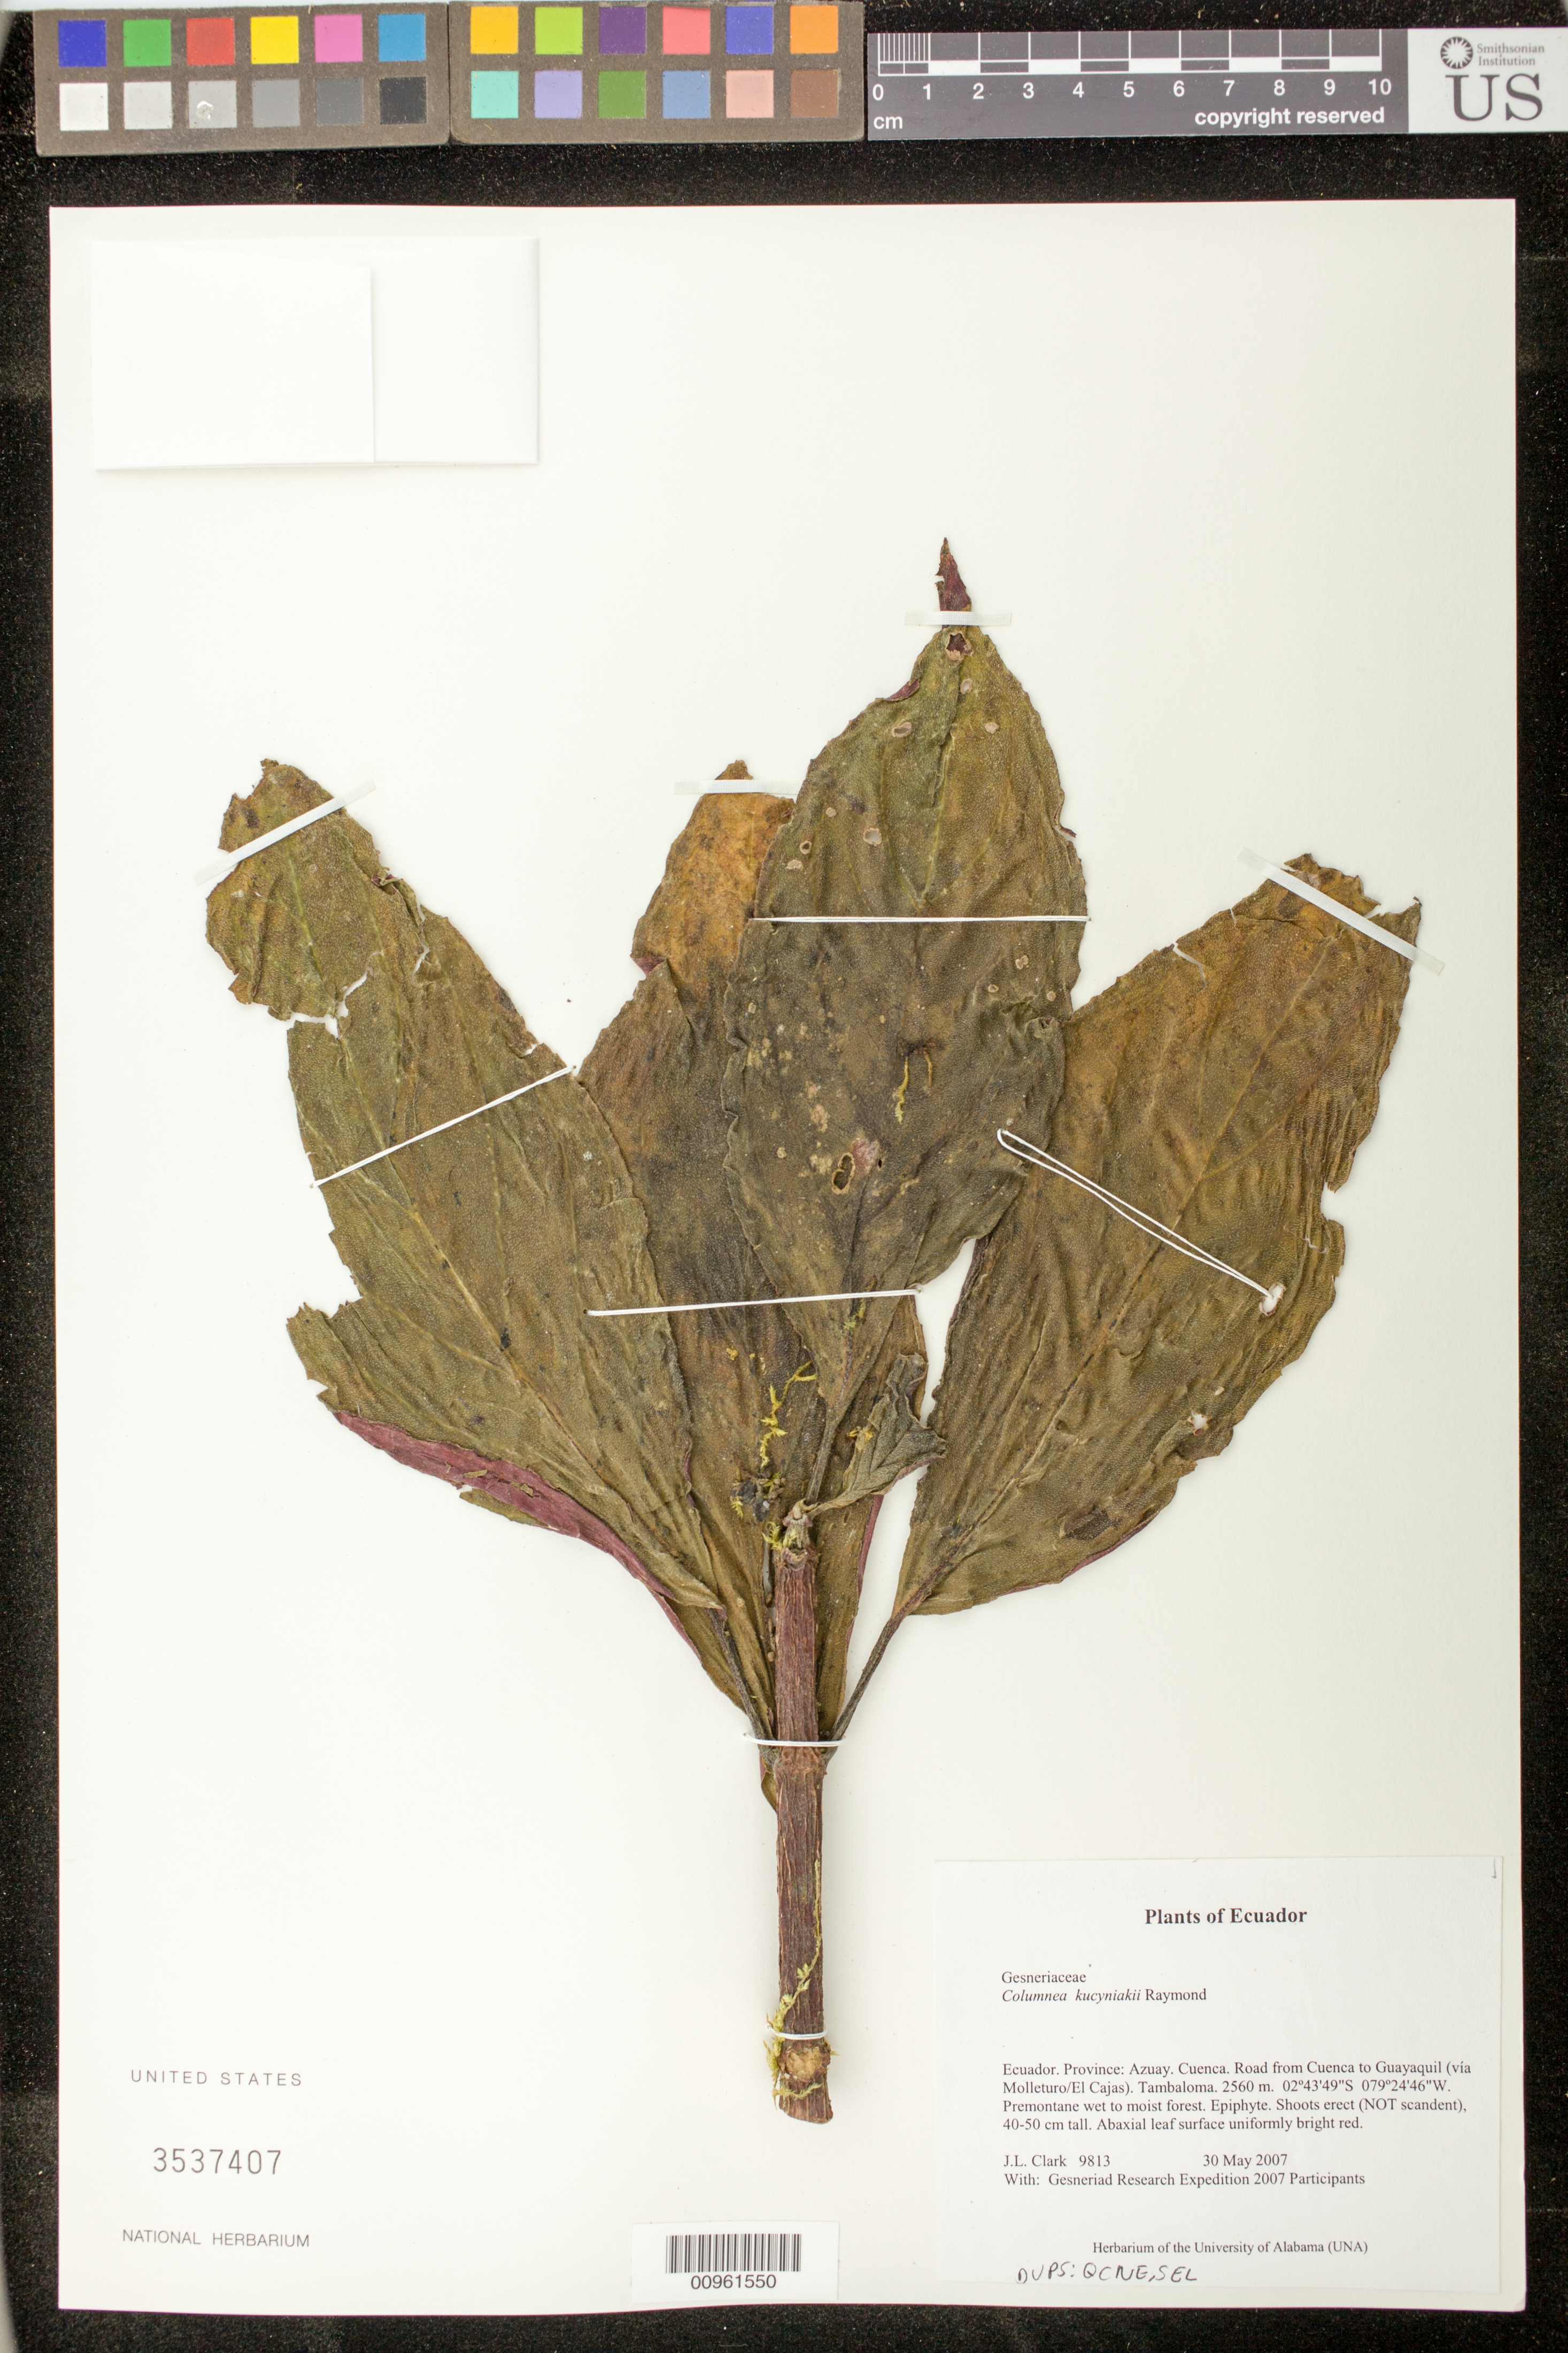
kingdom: Plantae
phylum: Tracheophyta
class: Magnoliopsida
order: Lamiales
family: Gesneriaceae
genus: Columnea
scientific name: Columnea kucyniakii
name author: Raymond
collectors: J. L. Clark & Gesneriad Research Expedition 2007 Participants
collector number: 9813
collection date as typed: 30 May 2007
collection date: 2007-05-30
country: Ecuador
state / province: Azuay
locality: Cuenca. Road from Cuenca to Guayaquil (vía Molleturo/El Cajas). Tambaloma.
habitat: Premontane wet to moist forest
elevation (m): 2560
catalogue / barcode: US 3537407